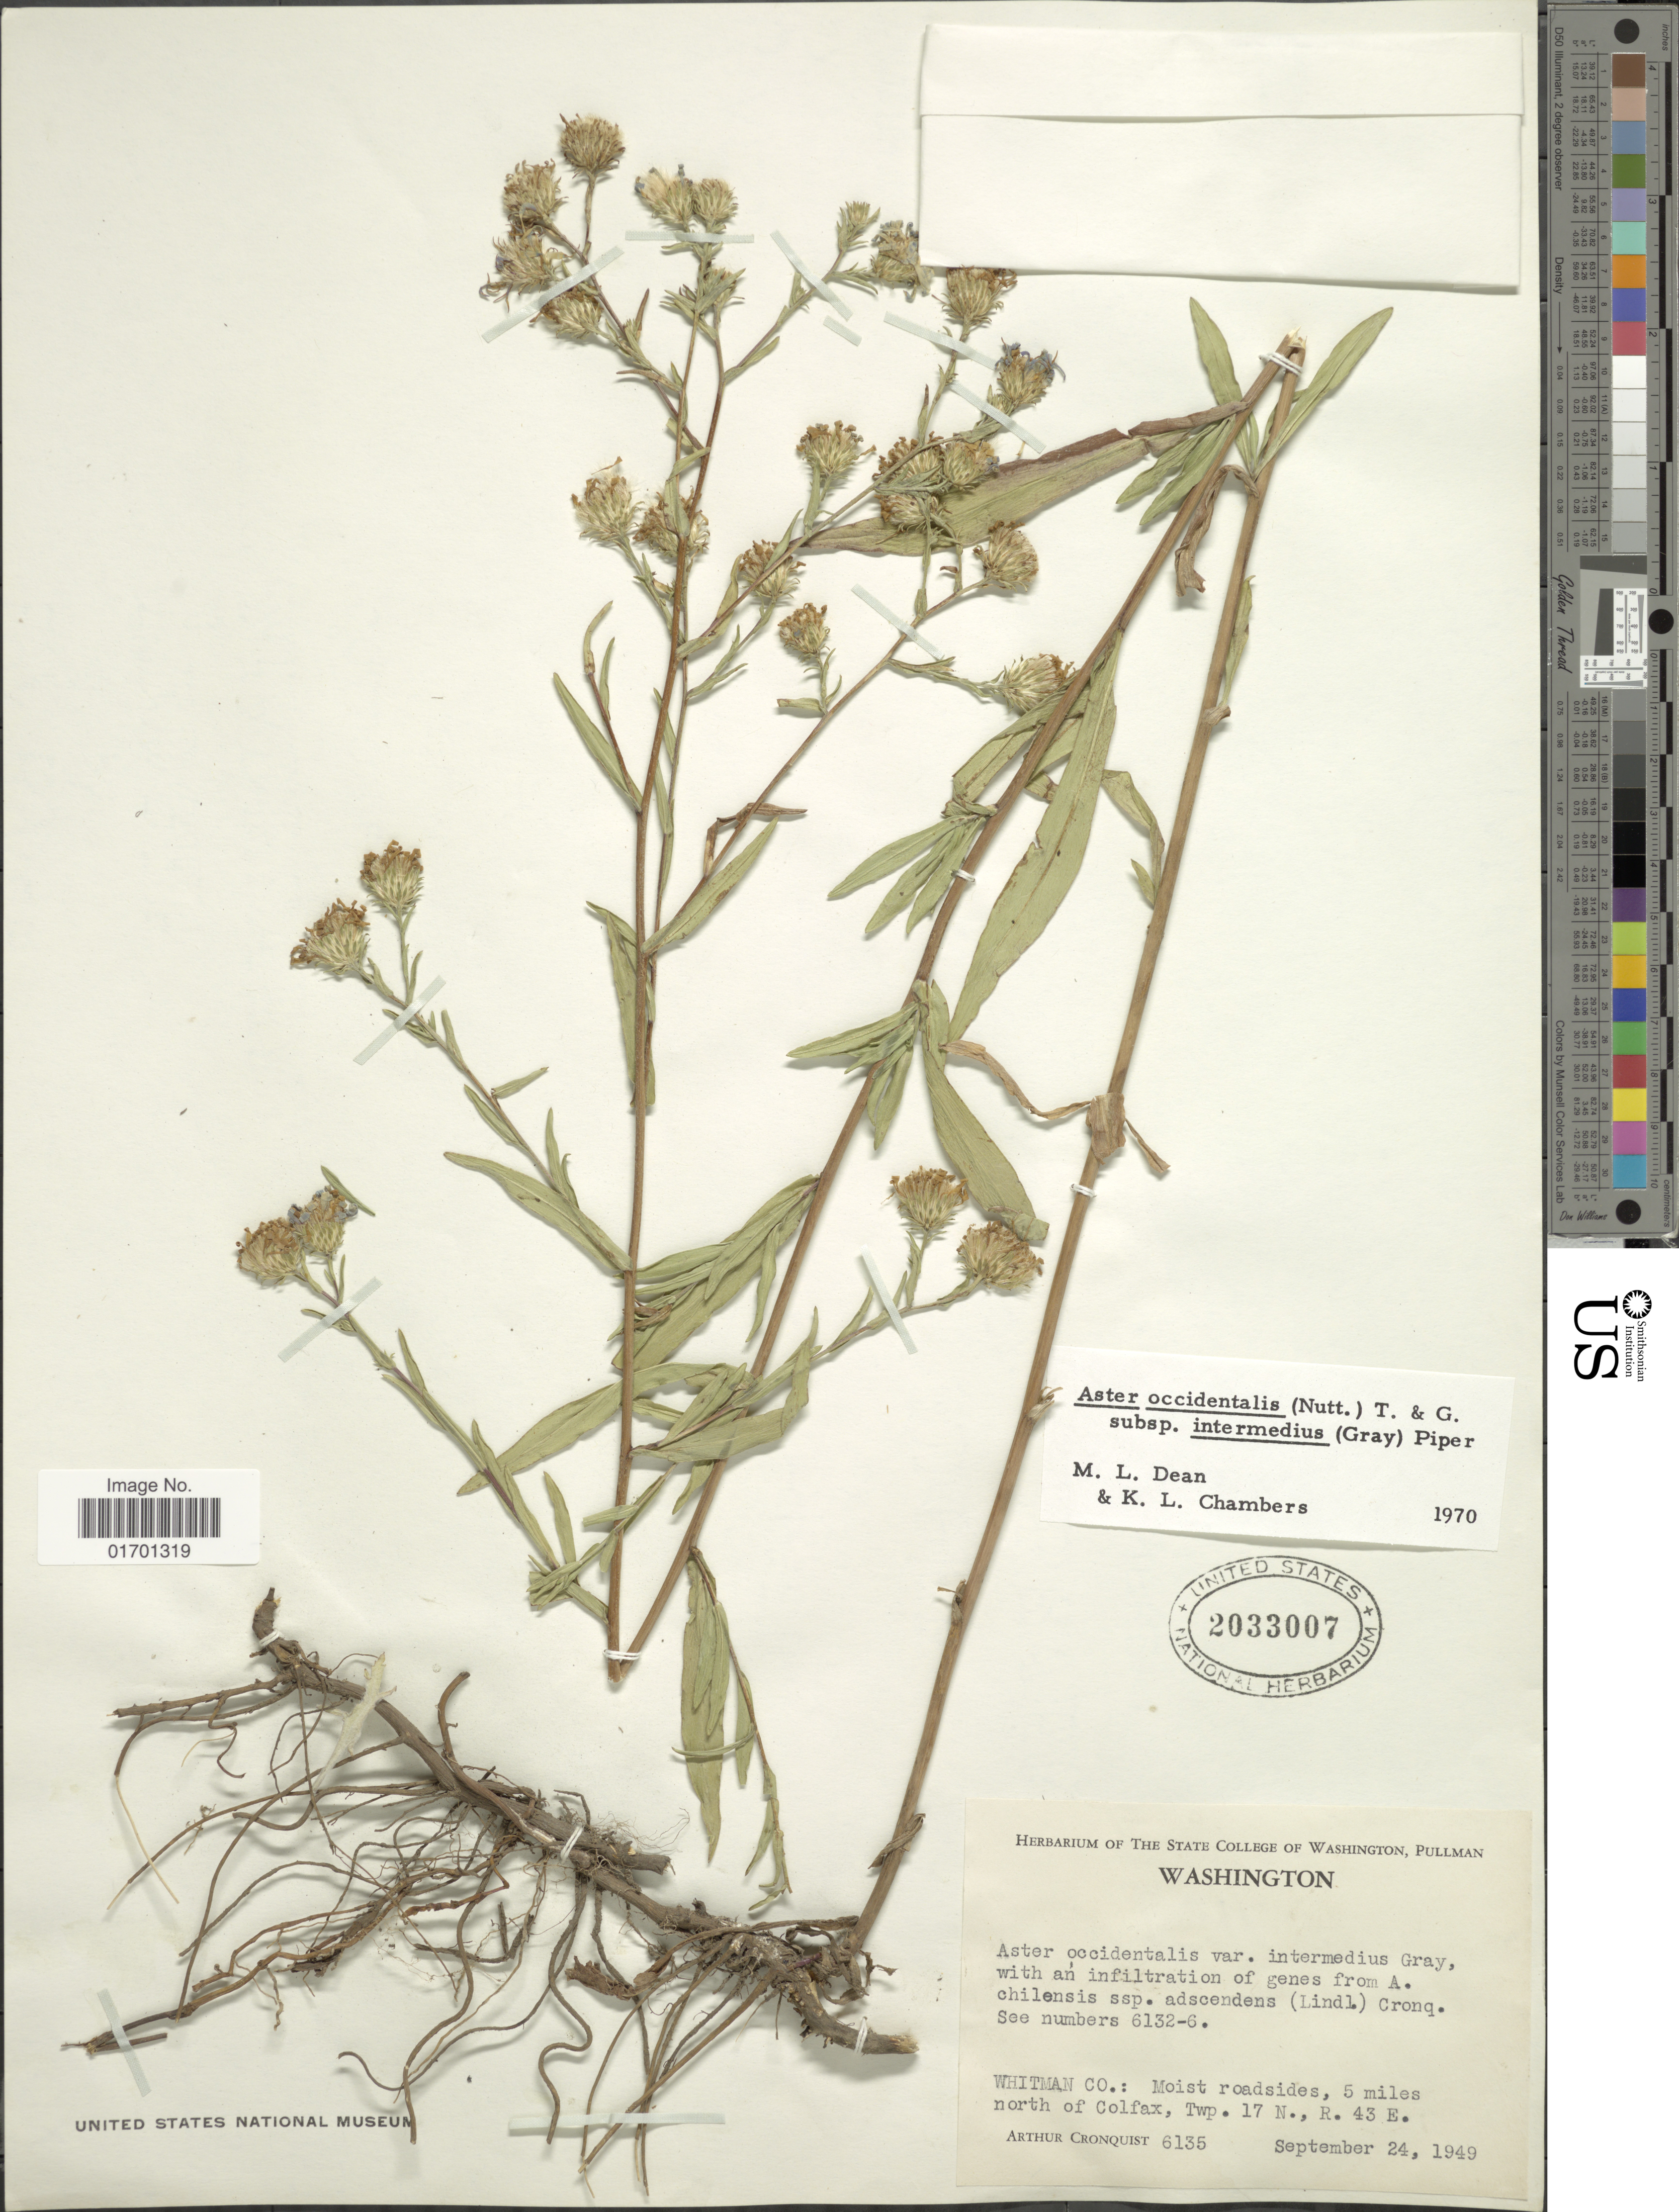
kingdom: Plantae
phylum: Tracheophyta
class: Magnoliopsida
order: Asterales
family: Asteraceae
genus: Symphyotrichum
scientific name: Symphyotrichum spathulatum var. intermedium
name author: (A. Gray) G.L. Nesom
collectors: A. J. Cronquist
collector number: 6135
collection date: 1949-09-24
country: United States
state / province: Washington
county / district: Whitman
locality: Whitman Co. Moist roadsides, 5 miles north of Colfax, Twp 17 N., t. 43 E.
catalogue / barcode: US 2033007